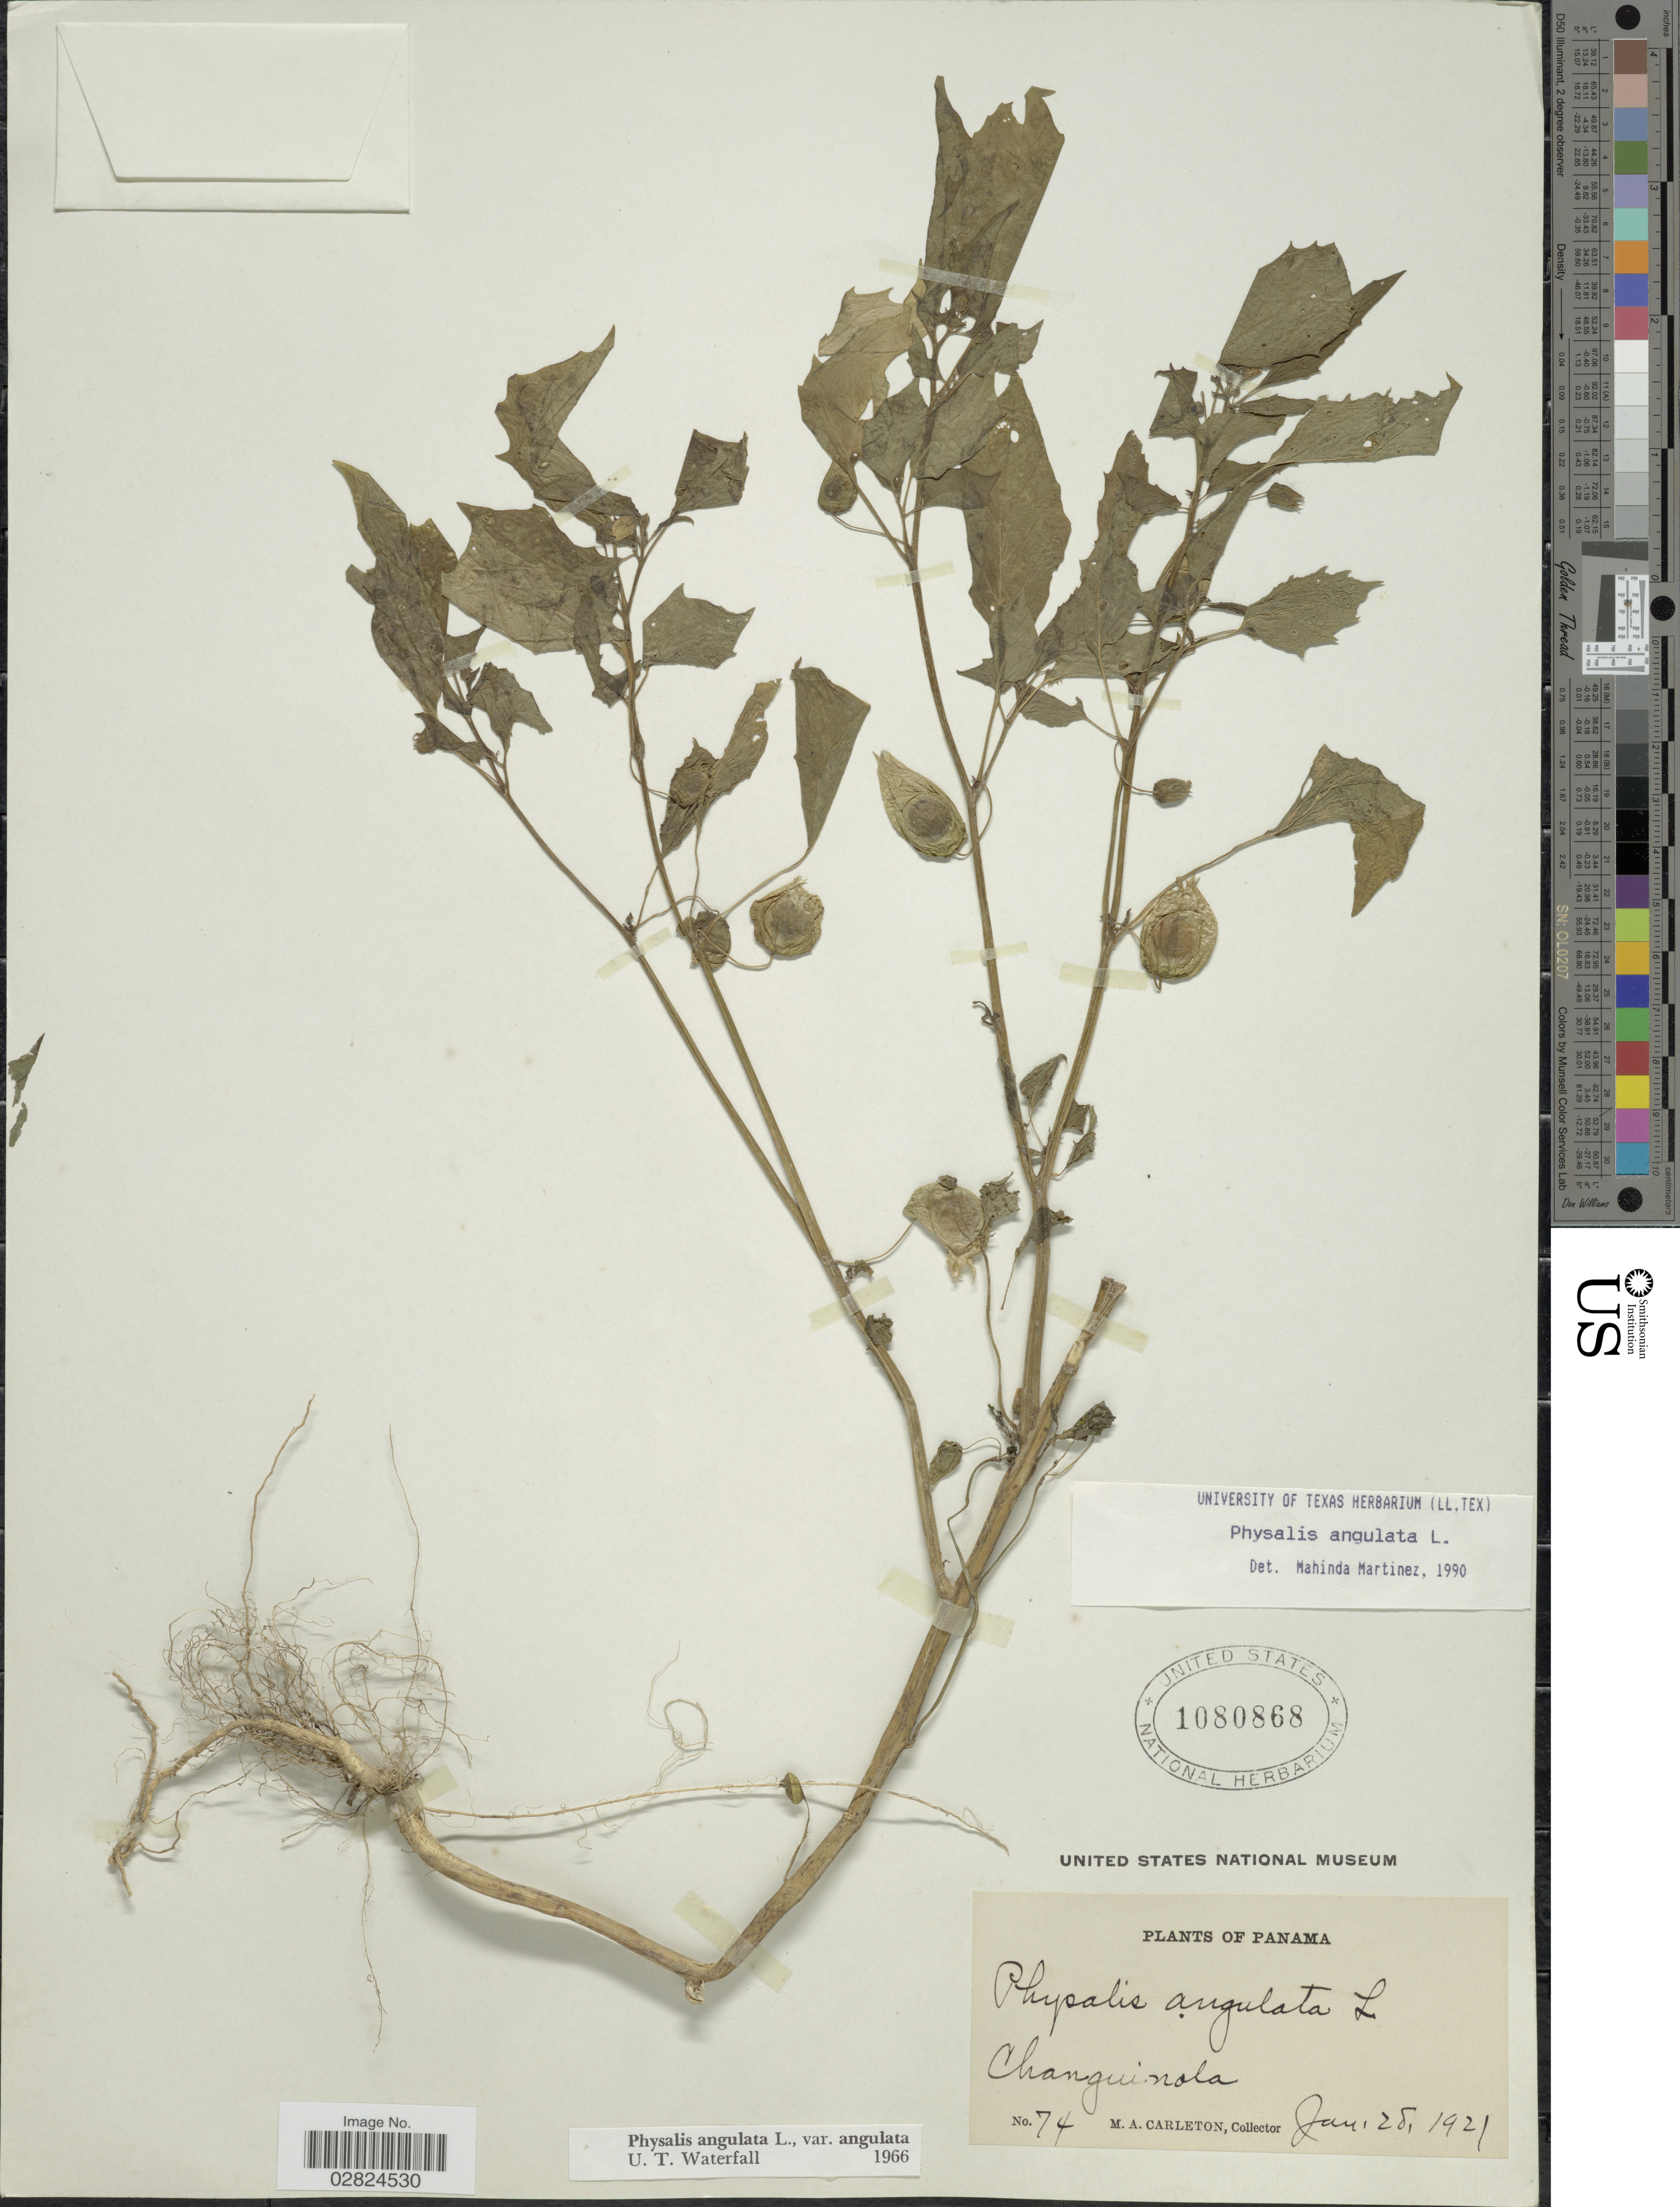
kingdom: Plantae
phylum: Tracheophyta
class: Magnoliopsida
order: Solanales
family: Solanaceae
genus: Physalis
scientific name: Physalis angulata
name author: L.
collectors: M. A. Carleton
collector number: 74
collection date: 1921-01-28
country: Panama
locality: Changuinola.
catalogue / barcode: US 1080868